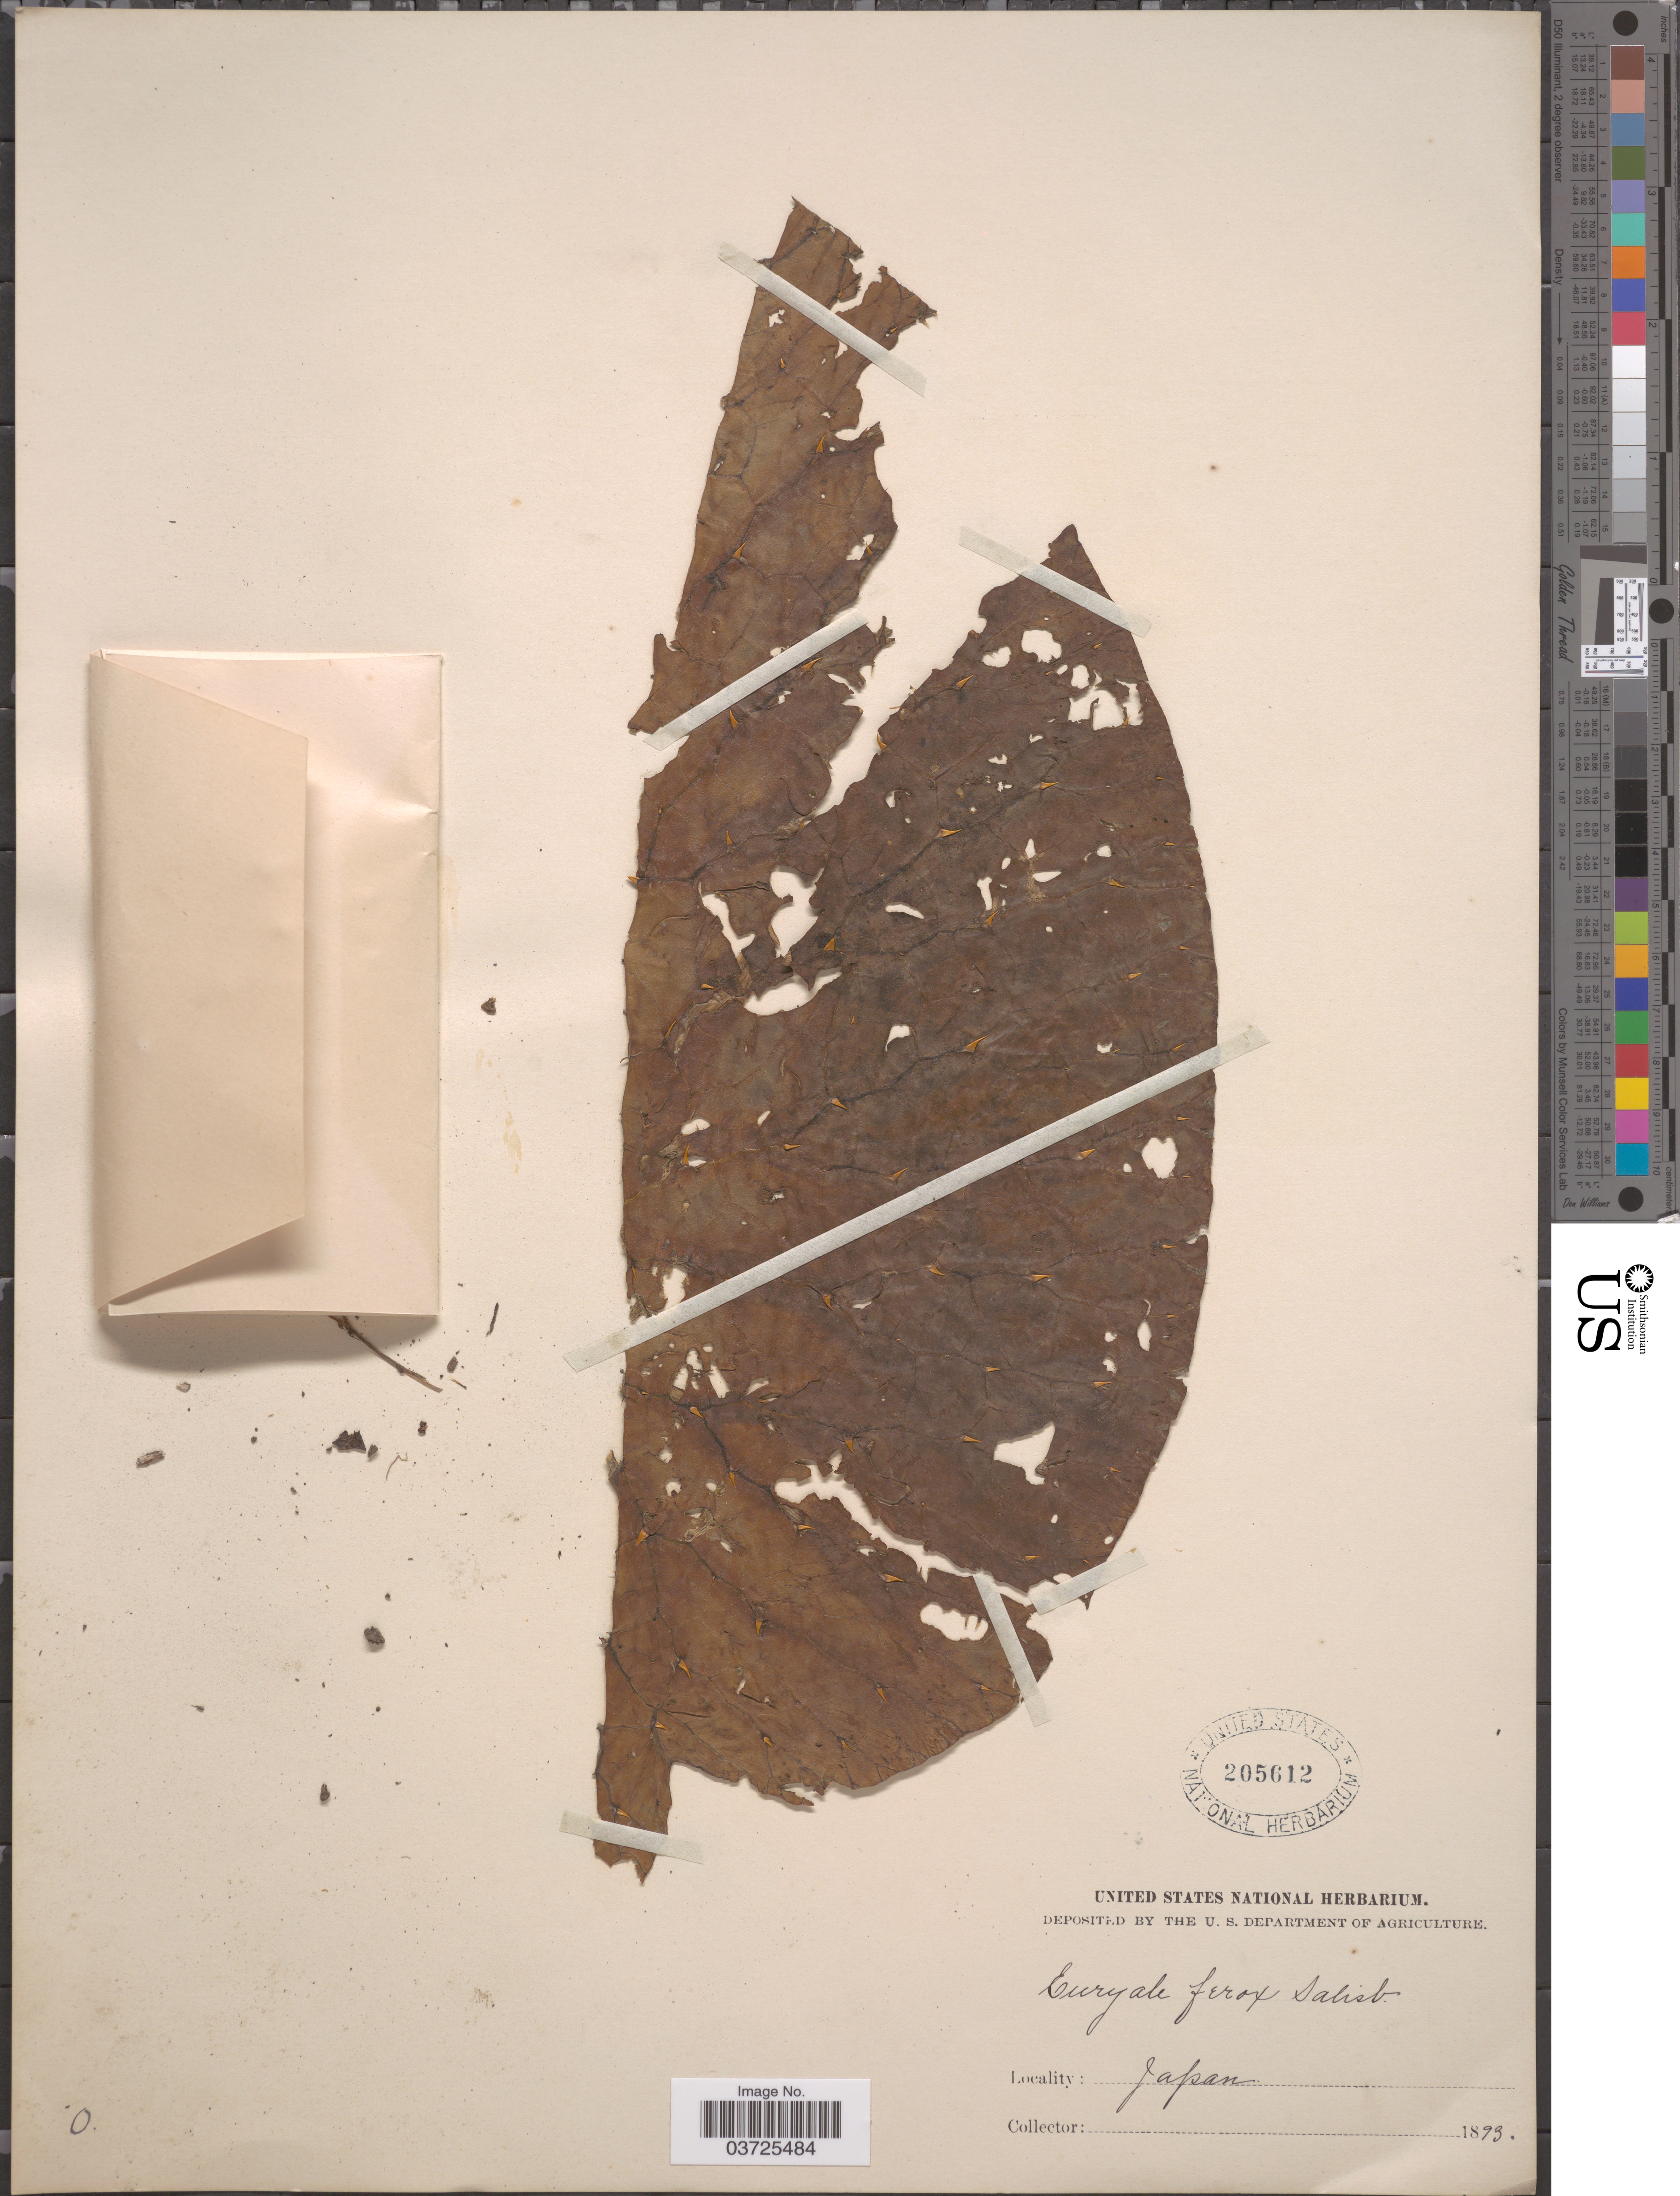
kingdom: Plantae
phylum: Tracheophyta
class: Magnoliopsida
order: Nymphaeales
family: Nymphaeaceae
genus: Euryale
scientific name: Euryale ferox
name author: Salisb.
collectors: ex herb. United States National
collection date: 1893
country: Japan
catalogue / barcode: US 205612